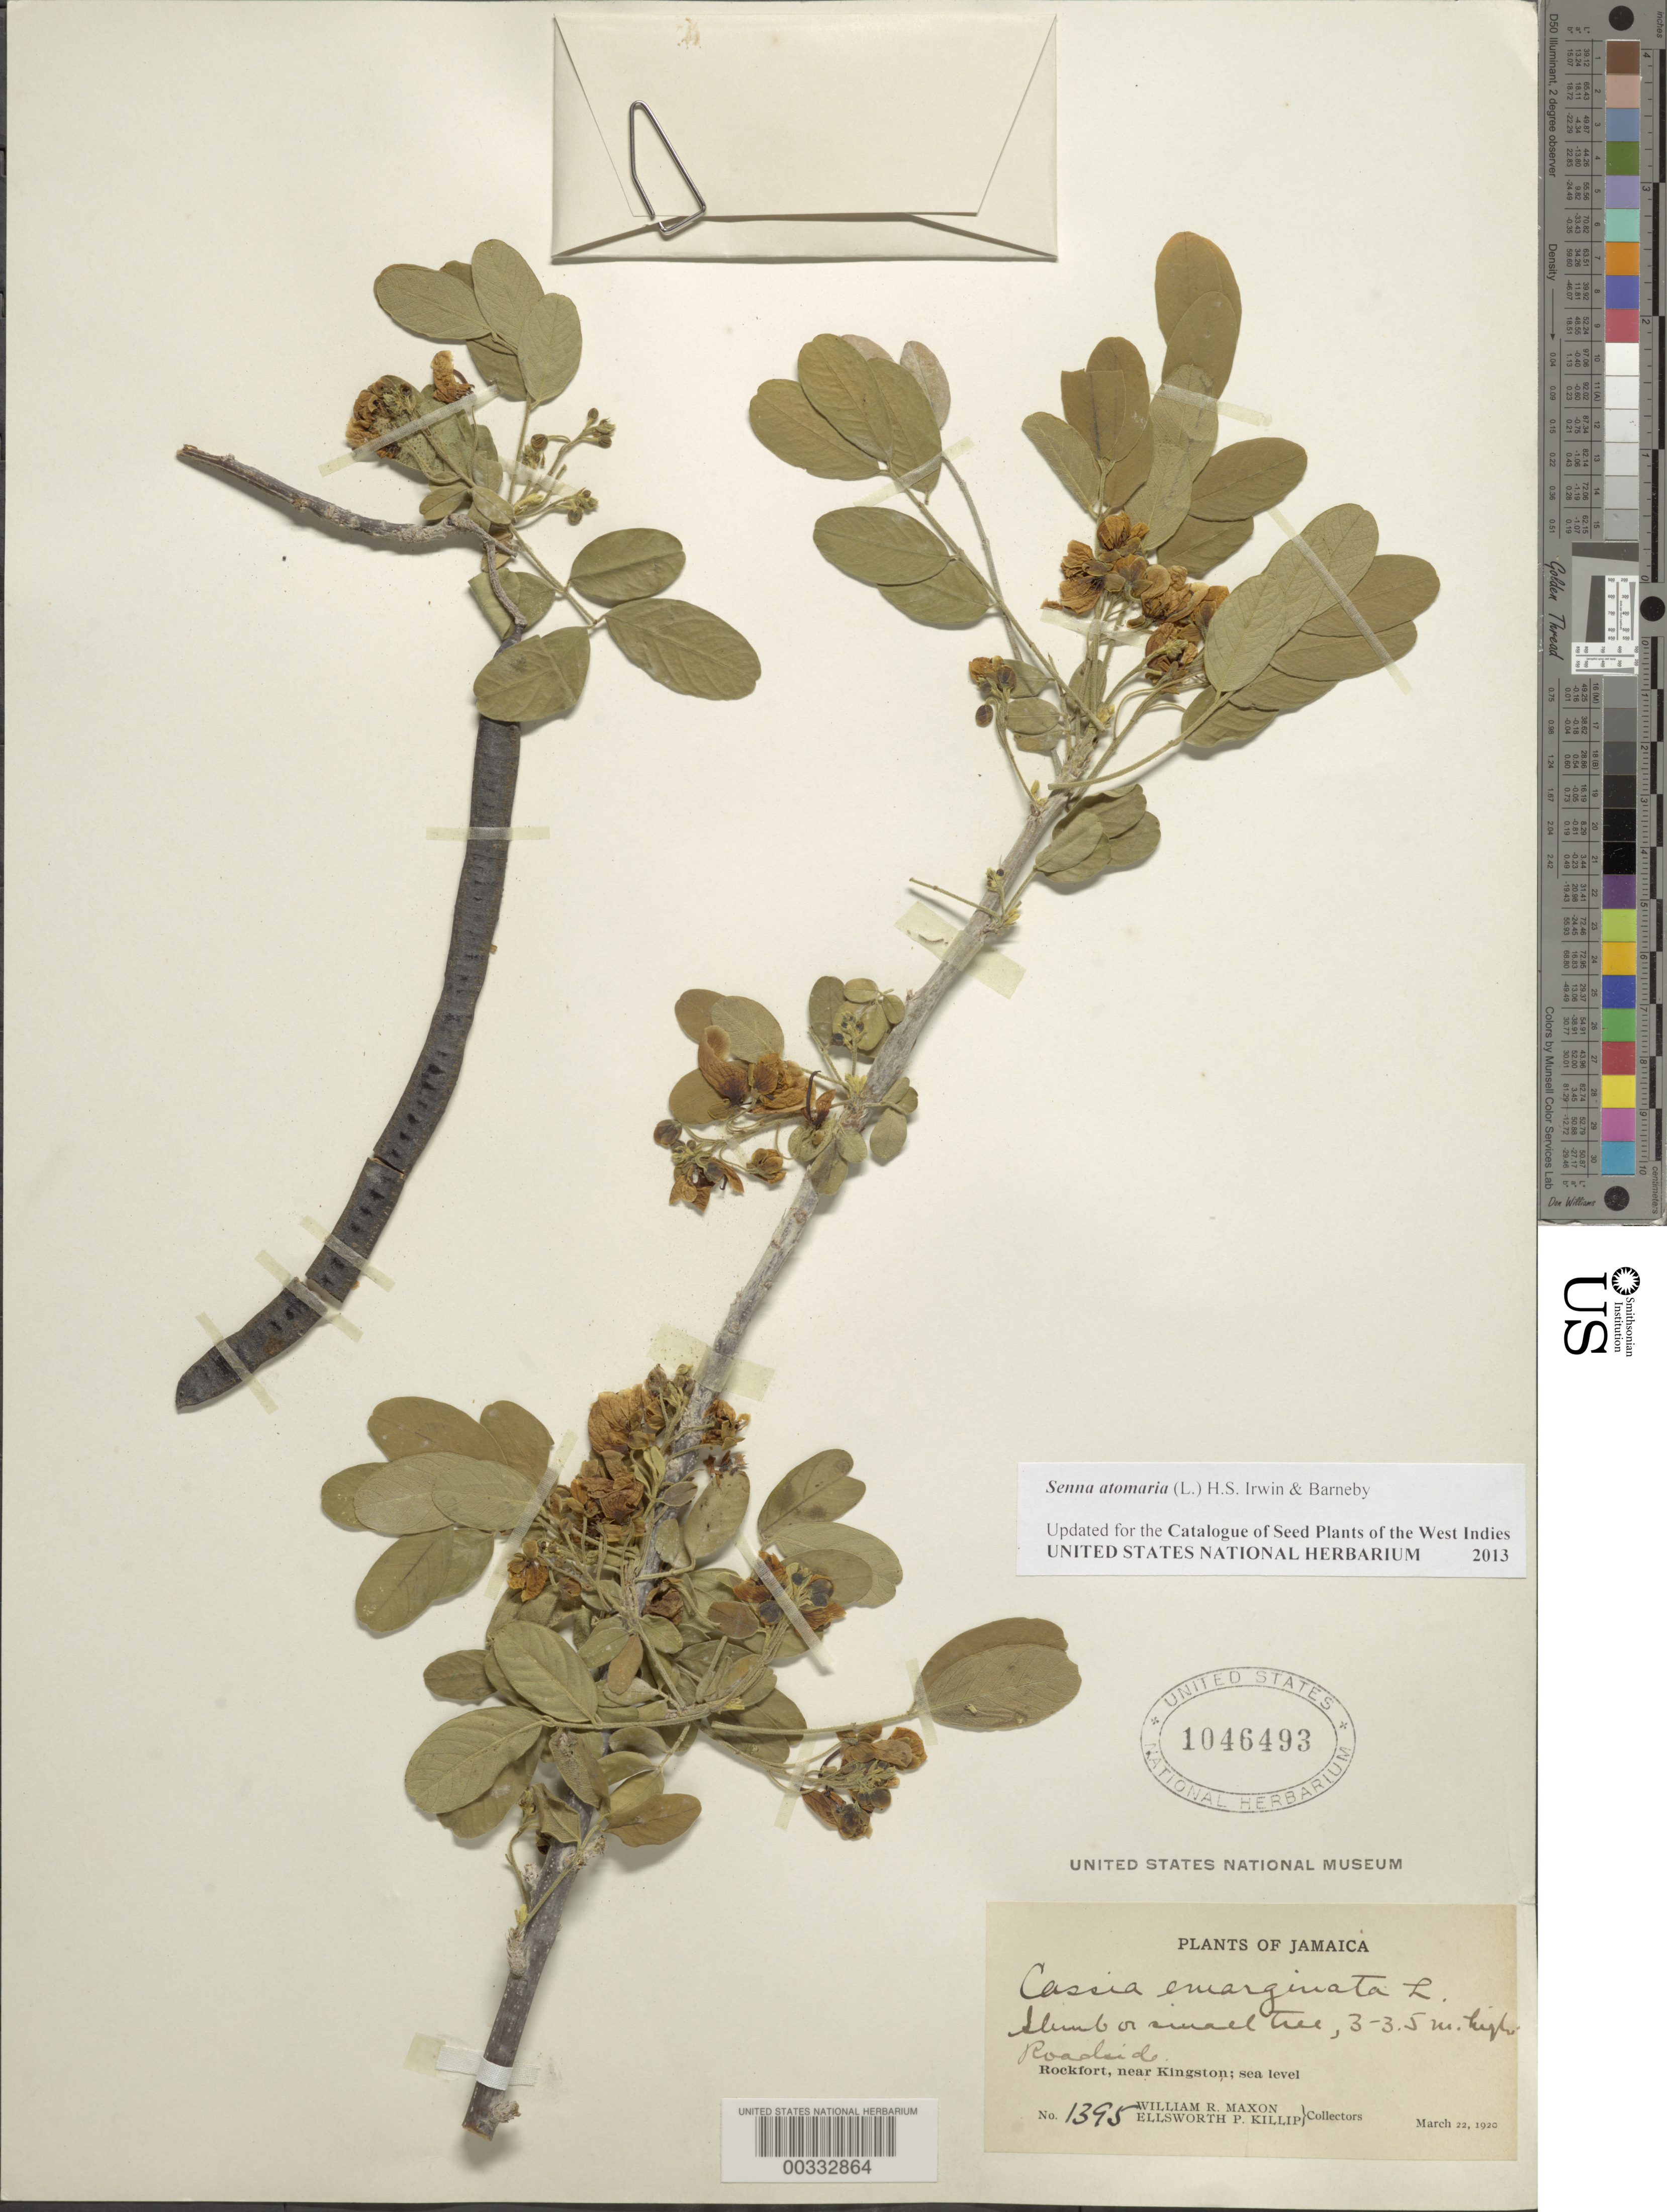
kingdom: Plantae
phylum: Tracheophyta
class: Magnoliopsida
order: Fabales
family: Fabaceae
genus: Senna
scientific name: Senna atomaria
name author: (L.) H.S. Irwin & Barneby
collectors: W. R. Maxon & E. P. Killip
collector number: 1395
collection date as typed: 22 Mar 1920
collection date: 1920-03-22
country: Jamaica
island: Greater Antilles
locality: Rockfort, near kingston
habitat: Roadside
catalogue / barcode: US 1046493